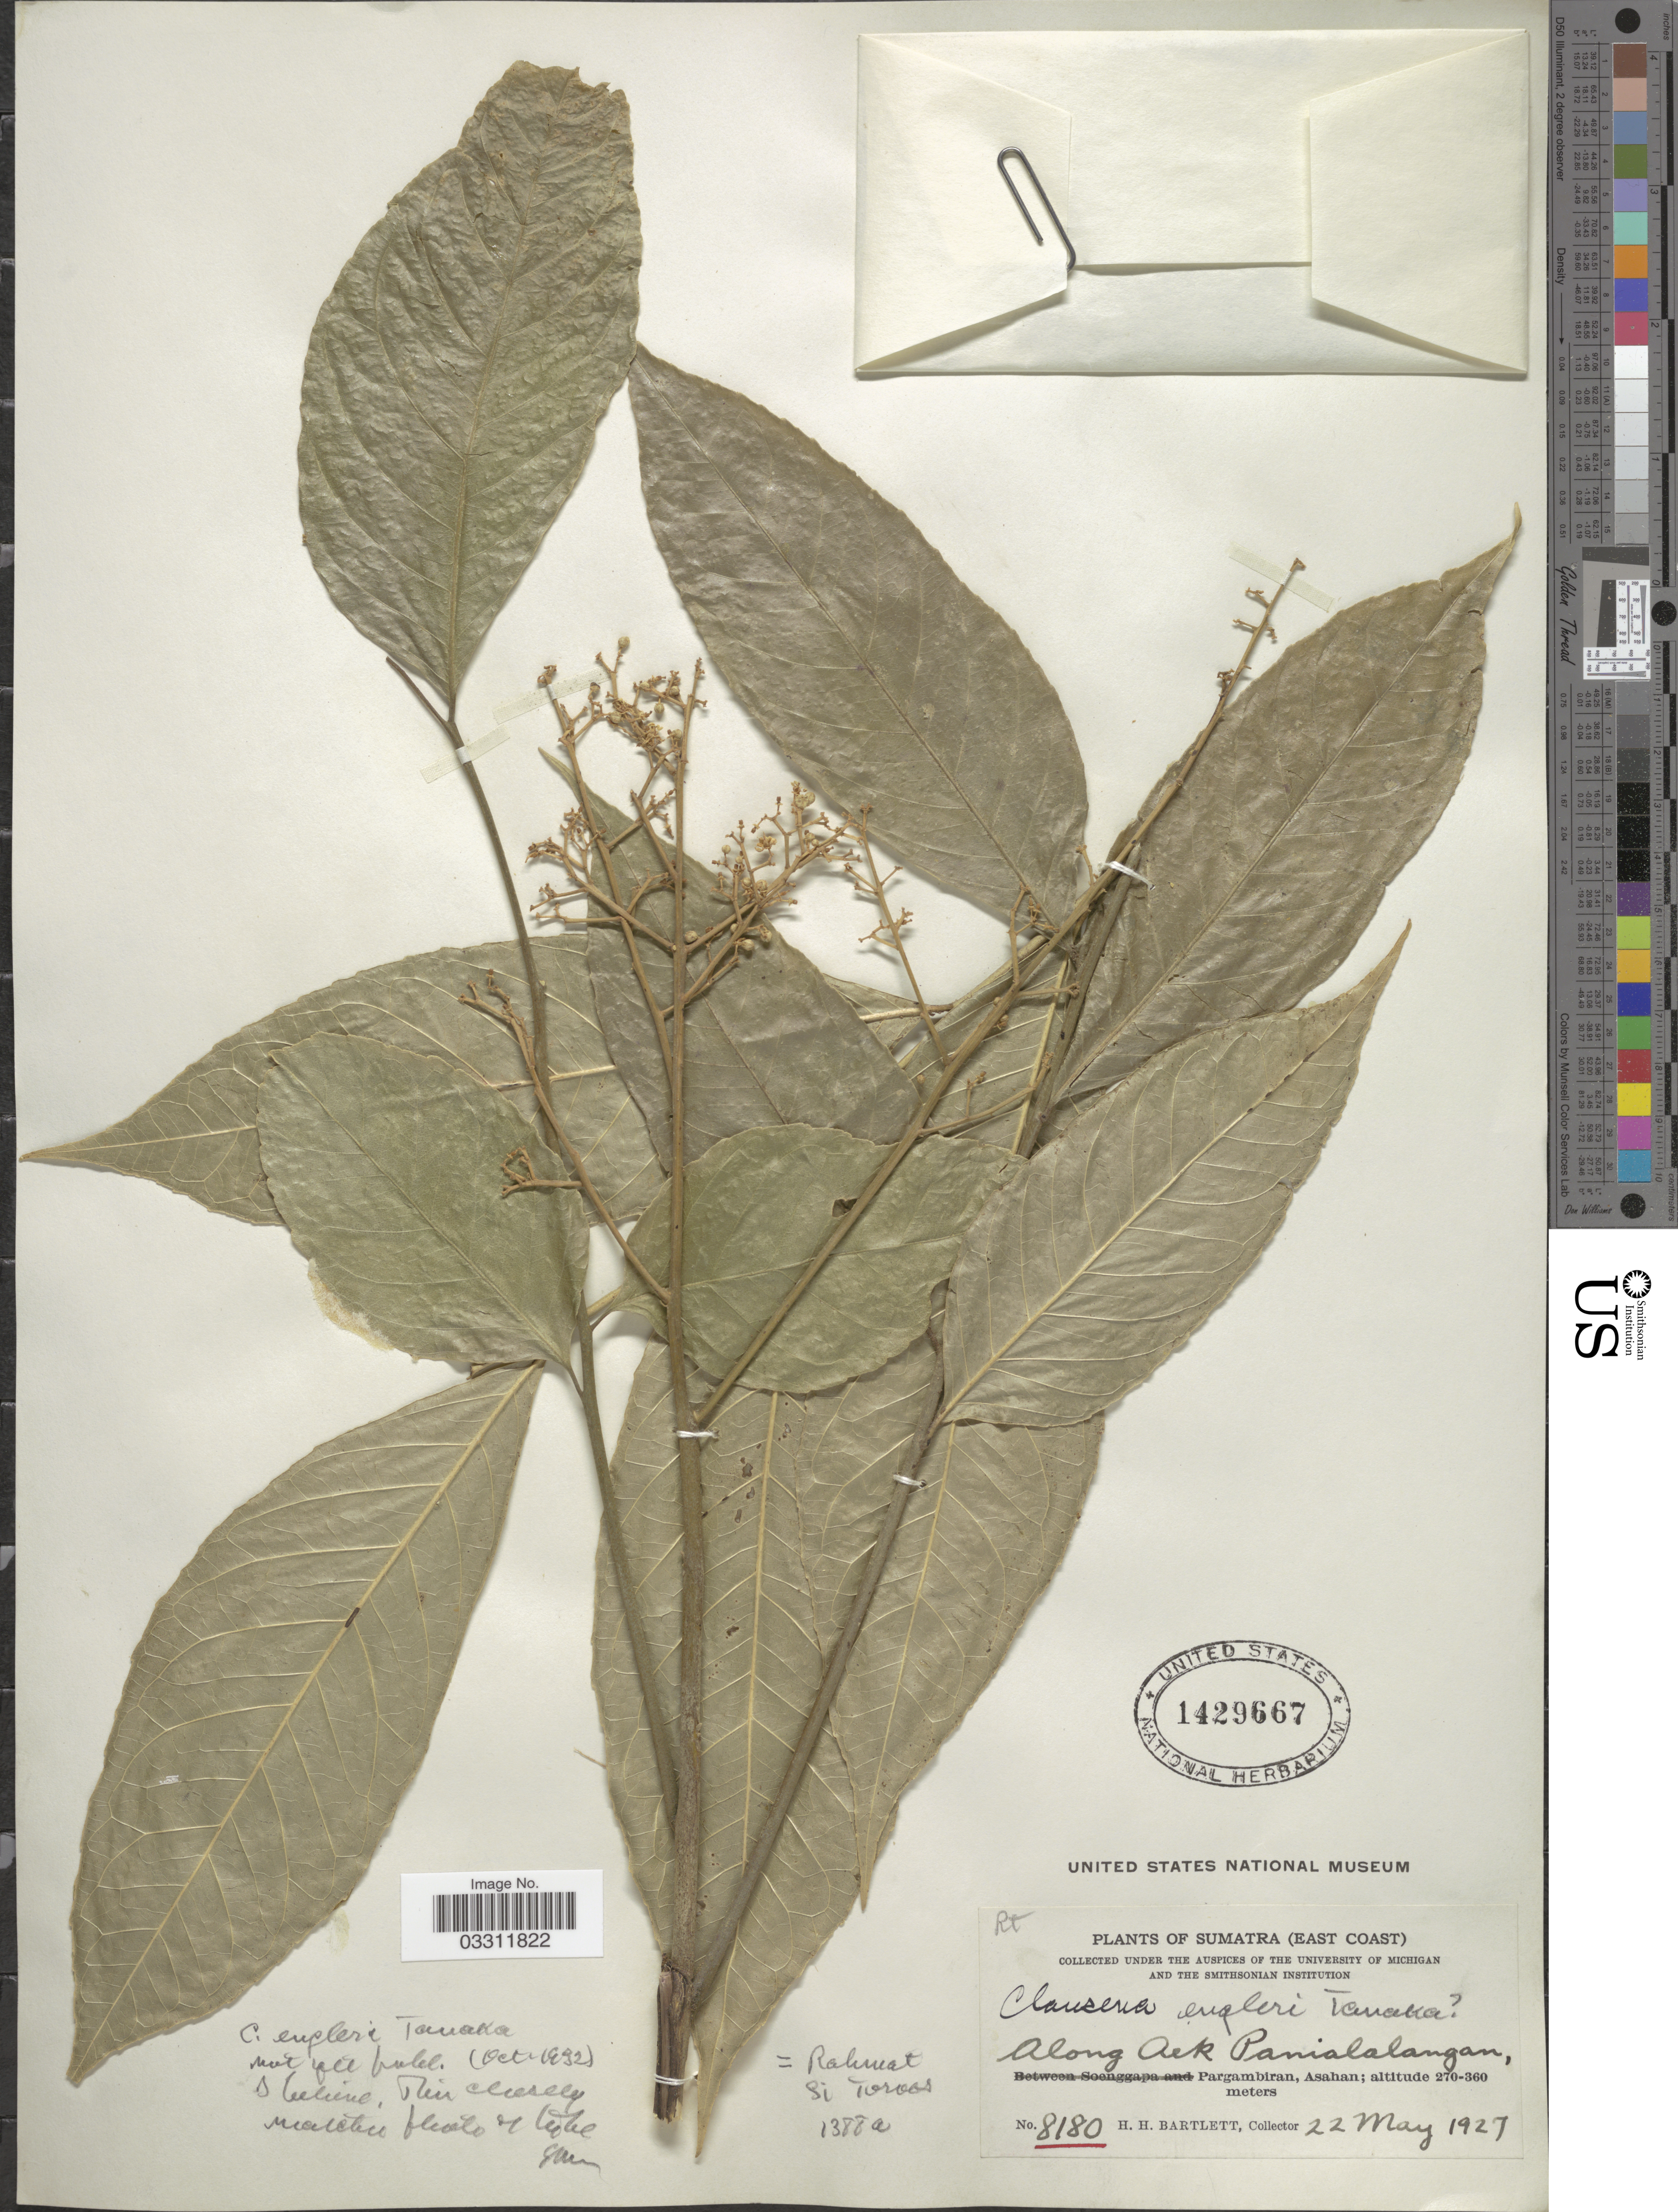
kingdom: Plantae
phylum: Tracheophyta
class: Magnoliopsida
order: Sapindales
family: Rutaceae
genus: Clausena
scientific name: Clausena engleri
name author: Yu. Tanaka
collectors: H. H. Bartlett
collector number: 8180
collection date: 1927-05-22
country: Indonesia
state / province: Sumatra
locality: East Coast. Along Aek Panialalangan. Pargambiran, Asahan.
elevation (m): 270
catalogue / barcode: US 1429667